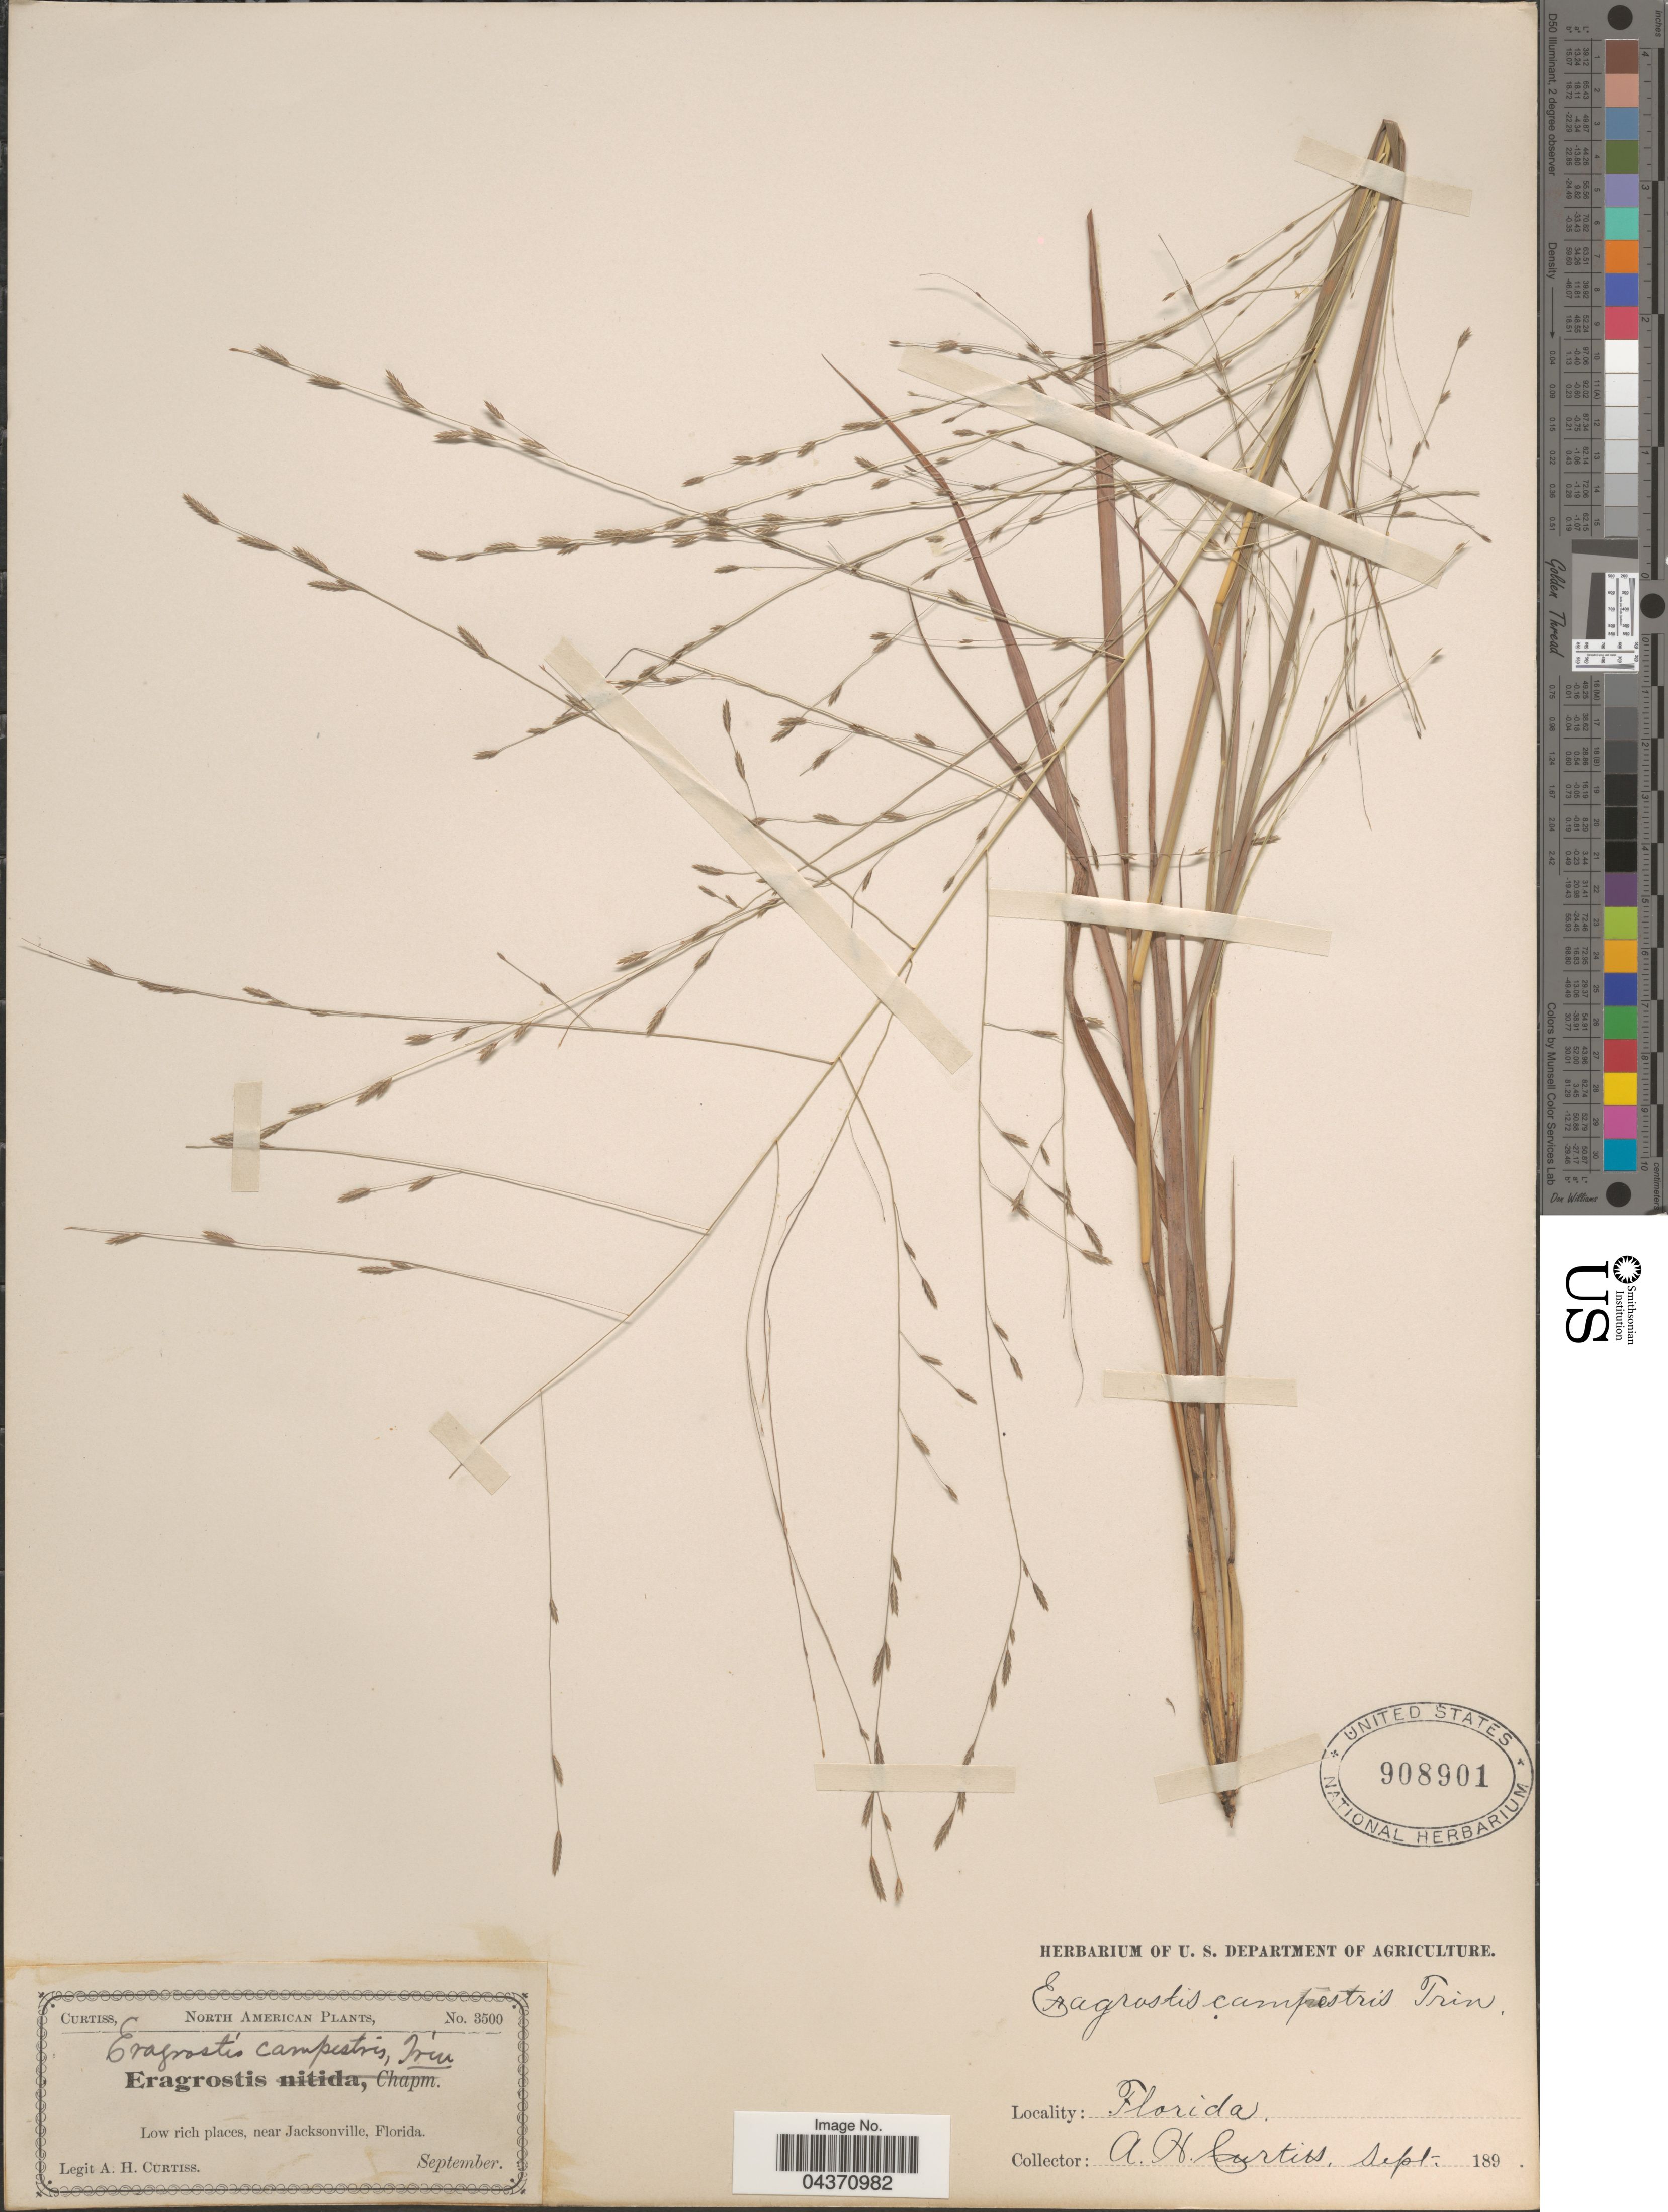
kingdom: Plantae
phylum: Tracheophyta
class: Liliopsida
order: Poales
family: Poaceae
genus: Eragrostis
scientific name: Eragrostis refracta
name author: (Muhl.) Scribn.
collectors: A. H. Curtiss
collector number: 3500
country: United States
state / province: Florida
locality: Low rich places, near Jacksonville.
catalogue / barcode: US 908901